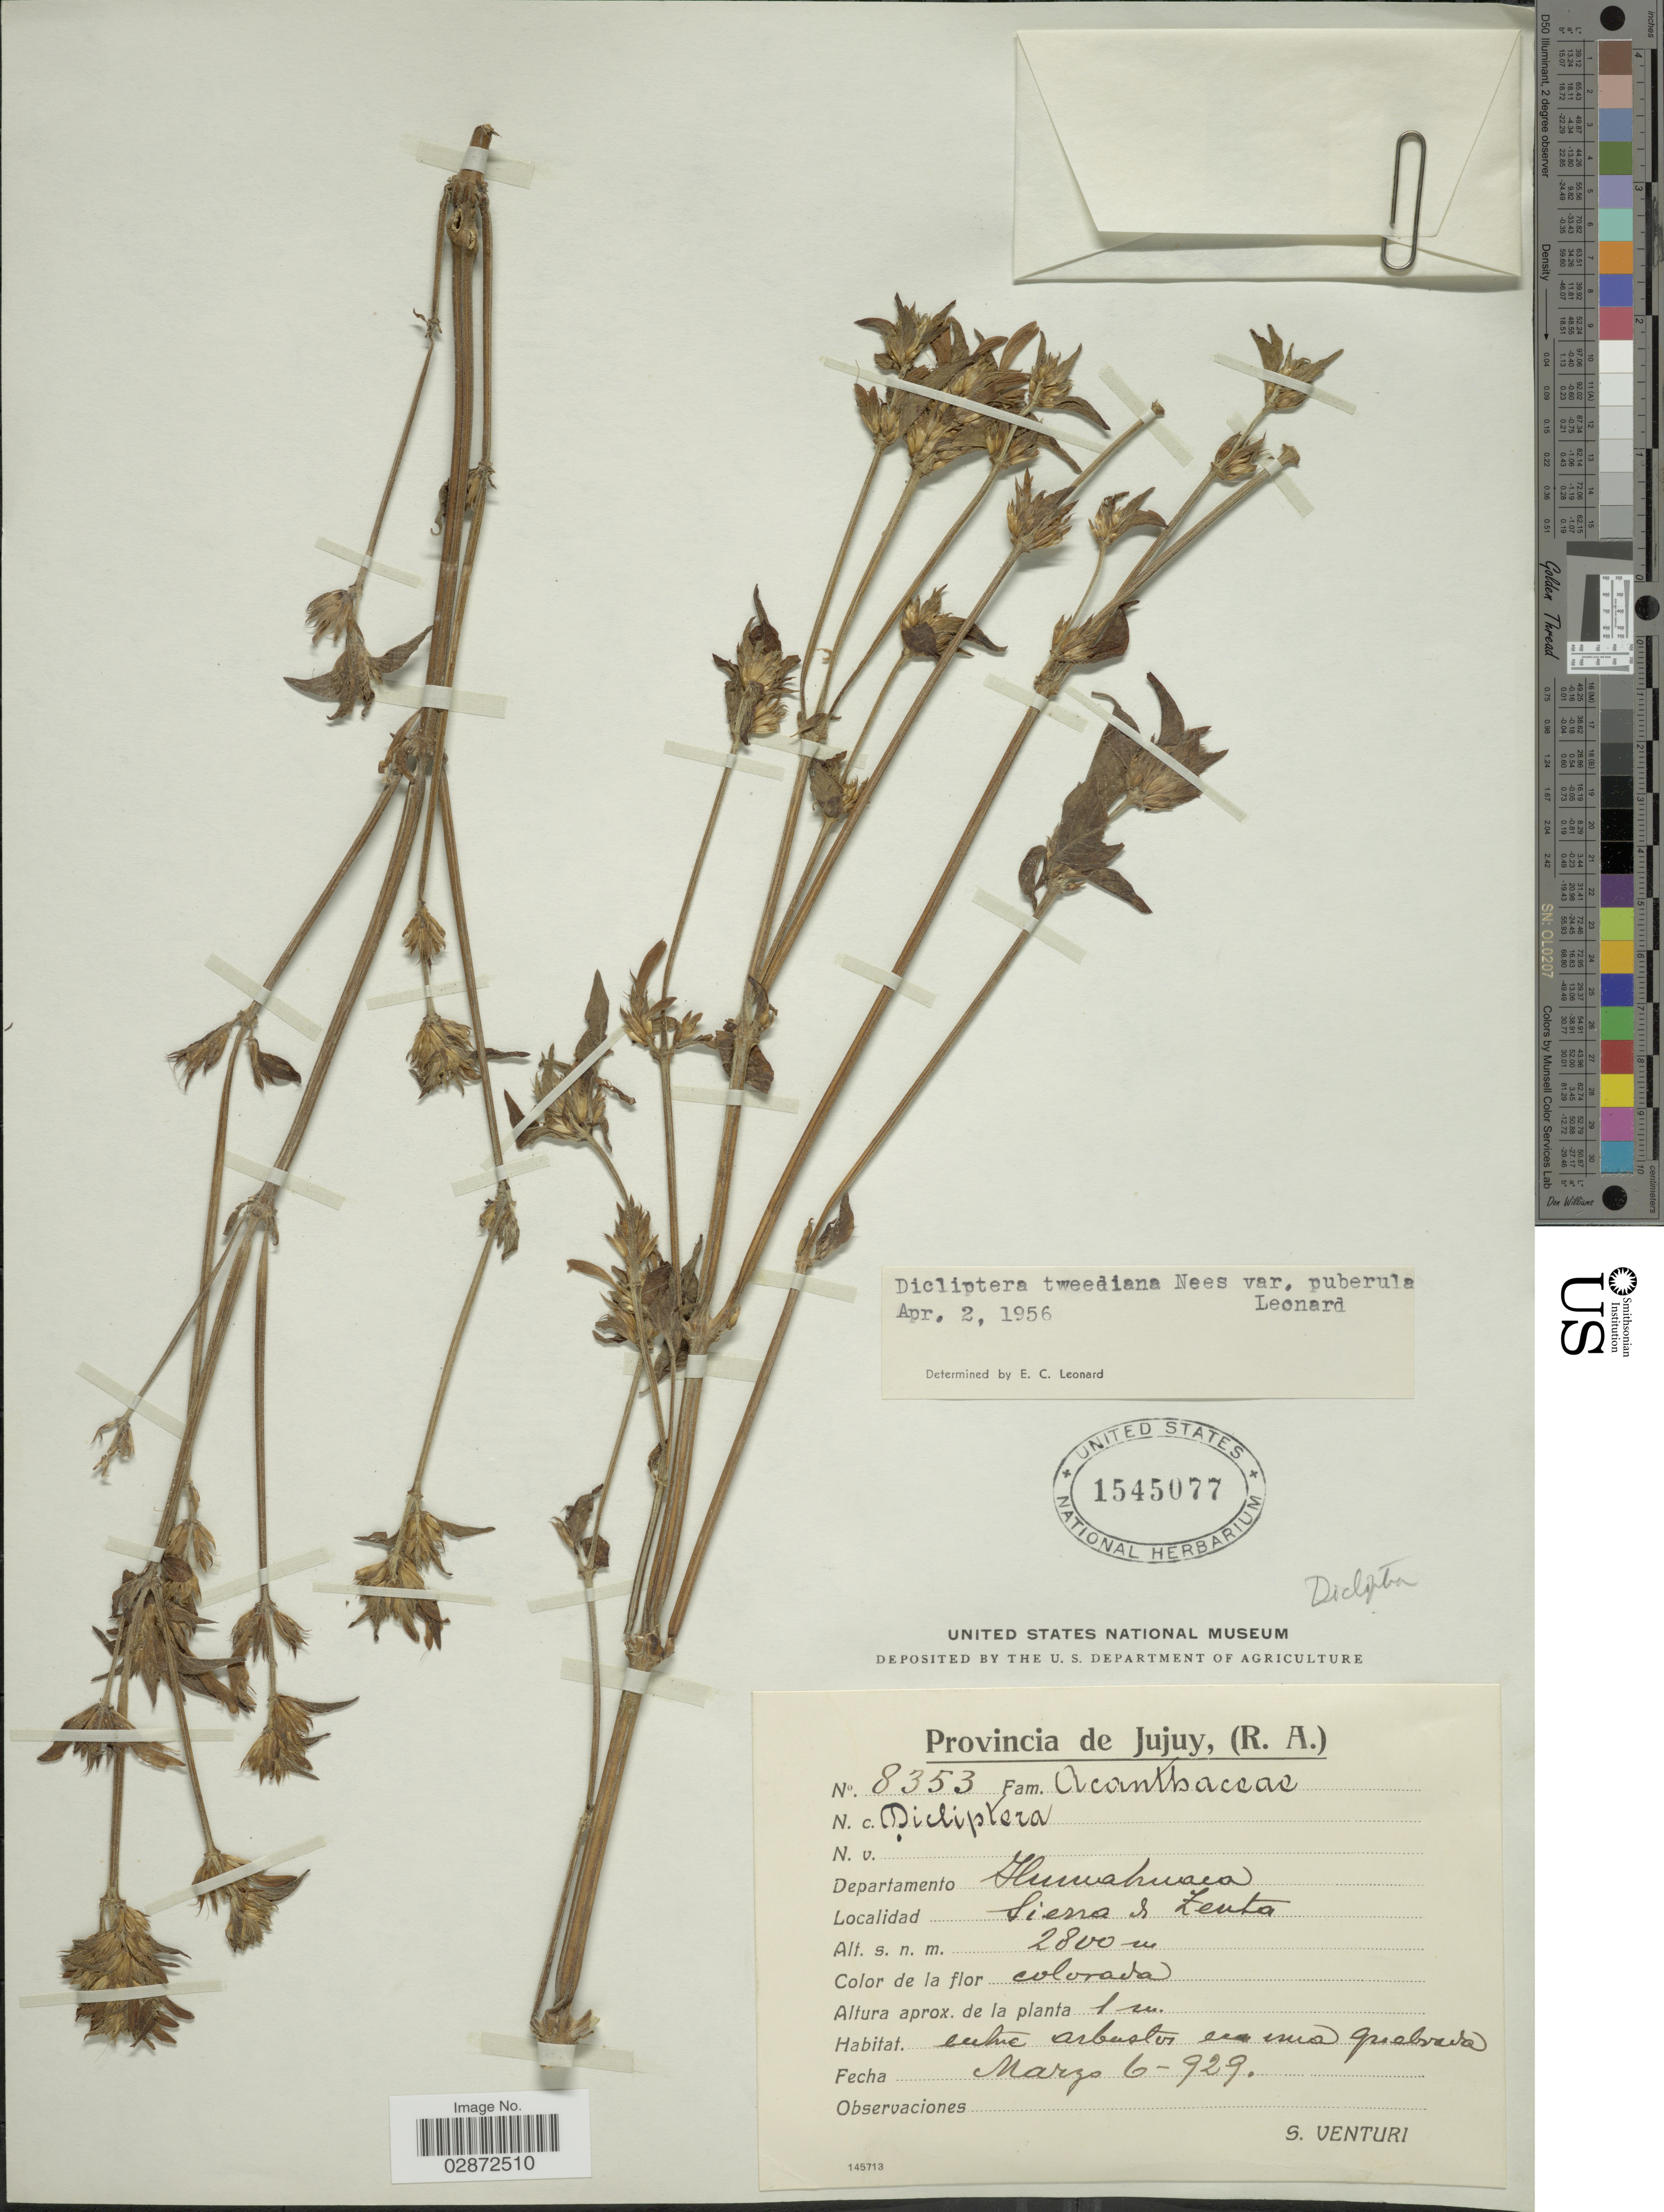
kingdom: Plantae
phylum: Tracheophyta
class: Magnoliopsida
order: Lamiales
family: Acanthaceae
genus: Dicliptera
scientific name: Dicliptera squarrosa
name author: Nees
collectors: S. Venturi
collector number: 8353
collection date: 1929-03-06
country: Argentina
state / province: Jujuy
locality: Provincia de Jujuy, (R.A.). Departamento Humahuaca. Sierra de Zenta.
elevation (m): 2800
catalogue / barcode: US 1545077